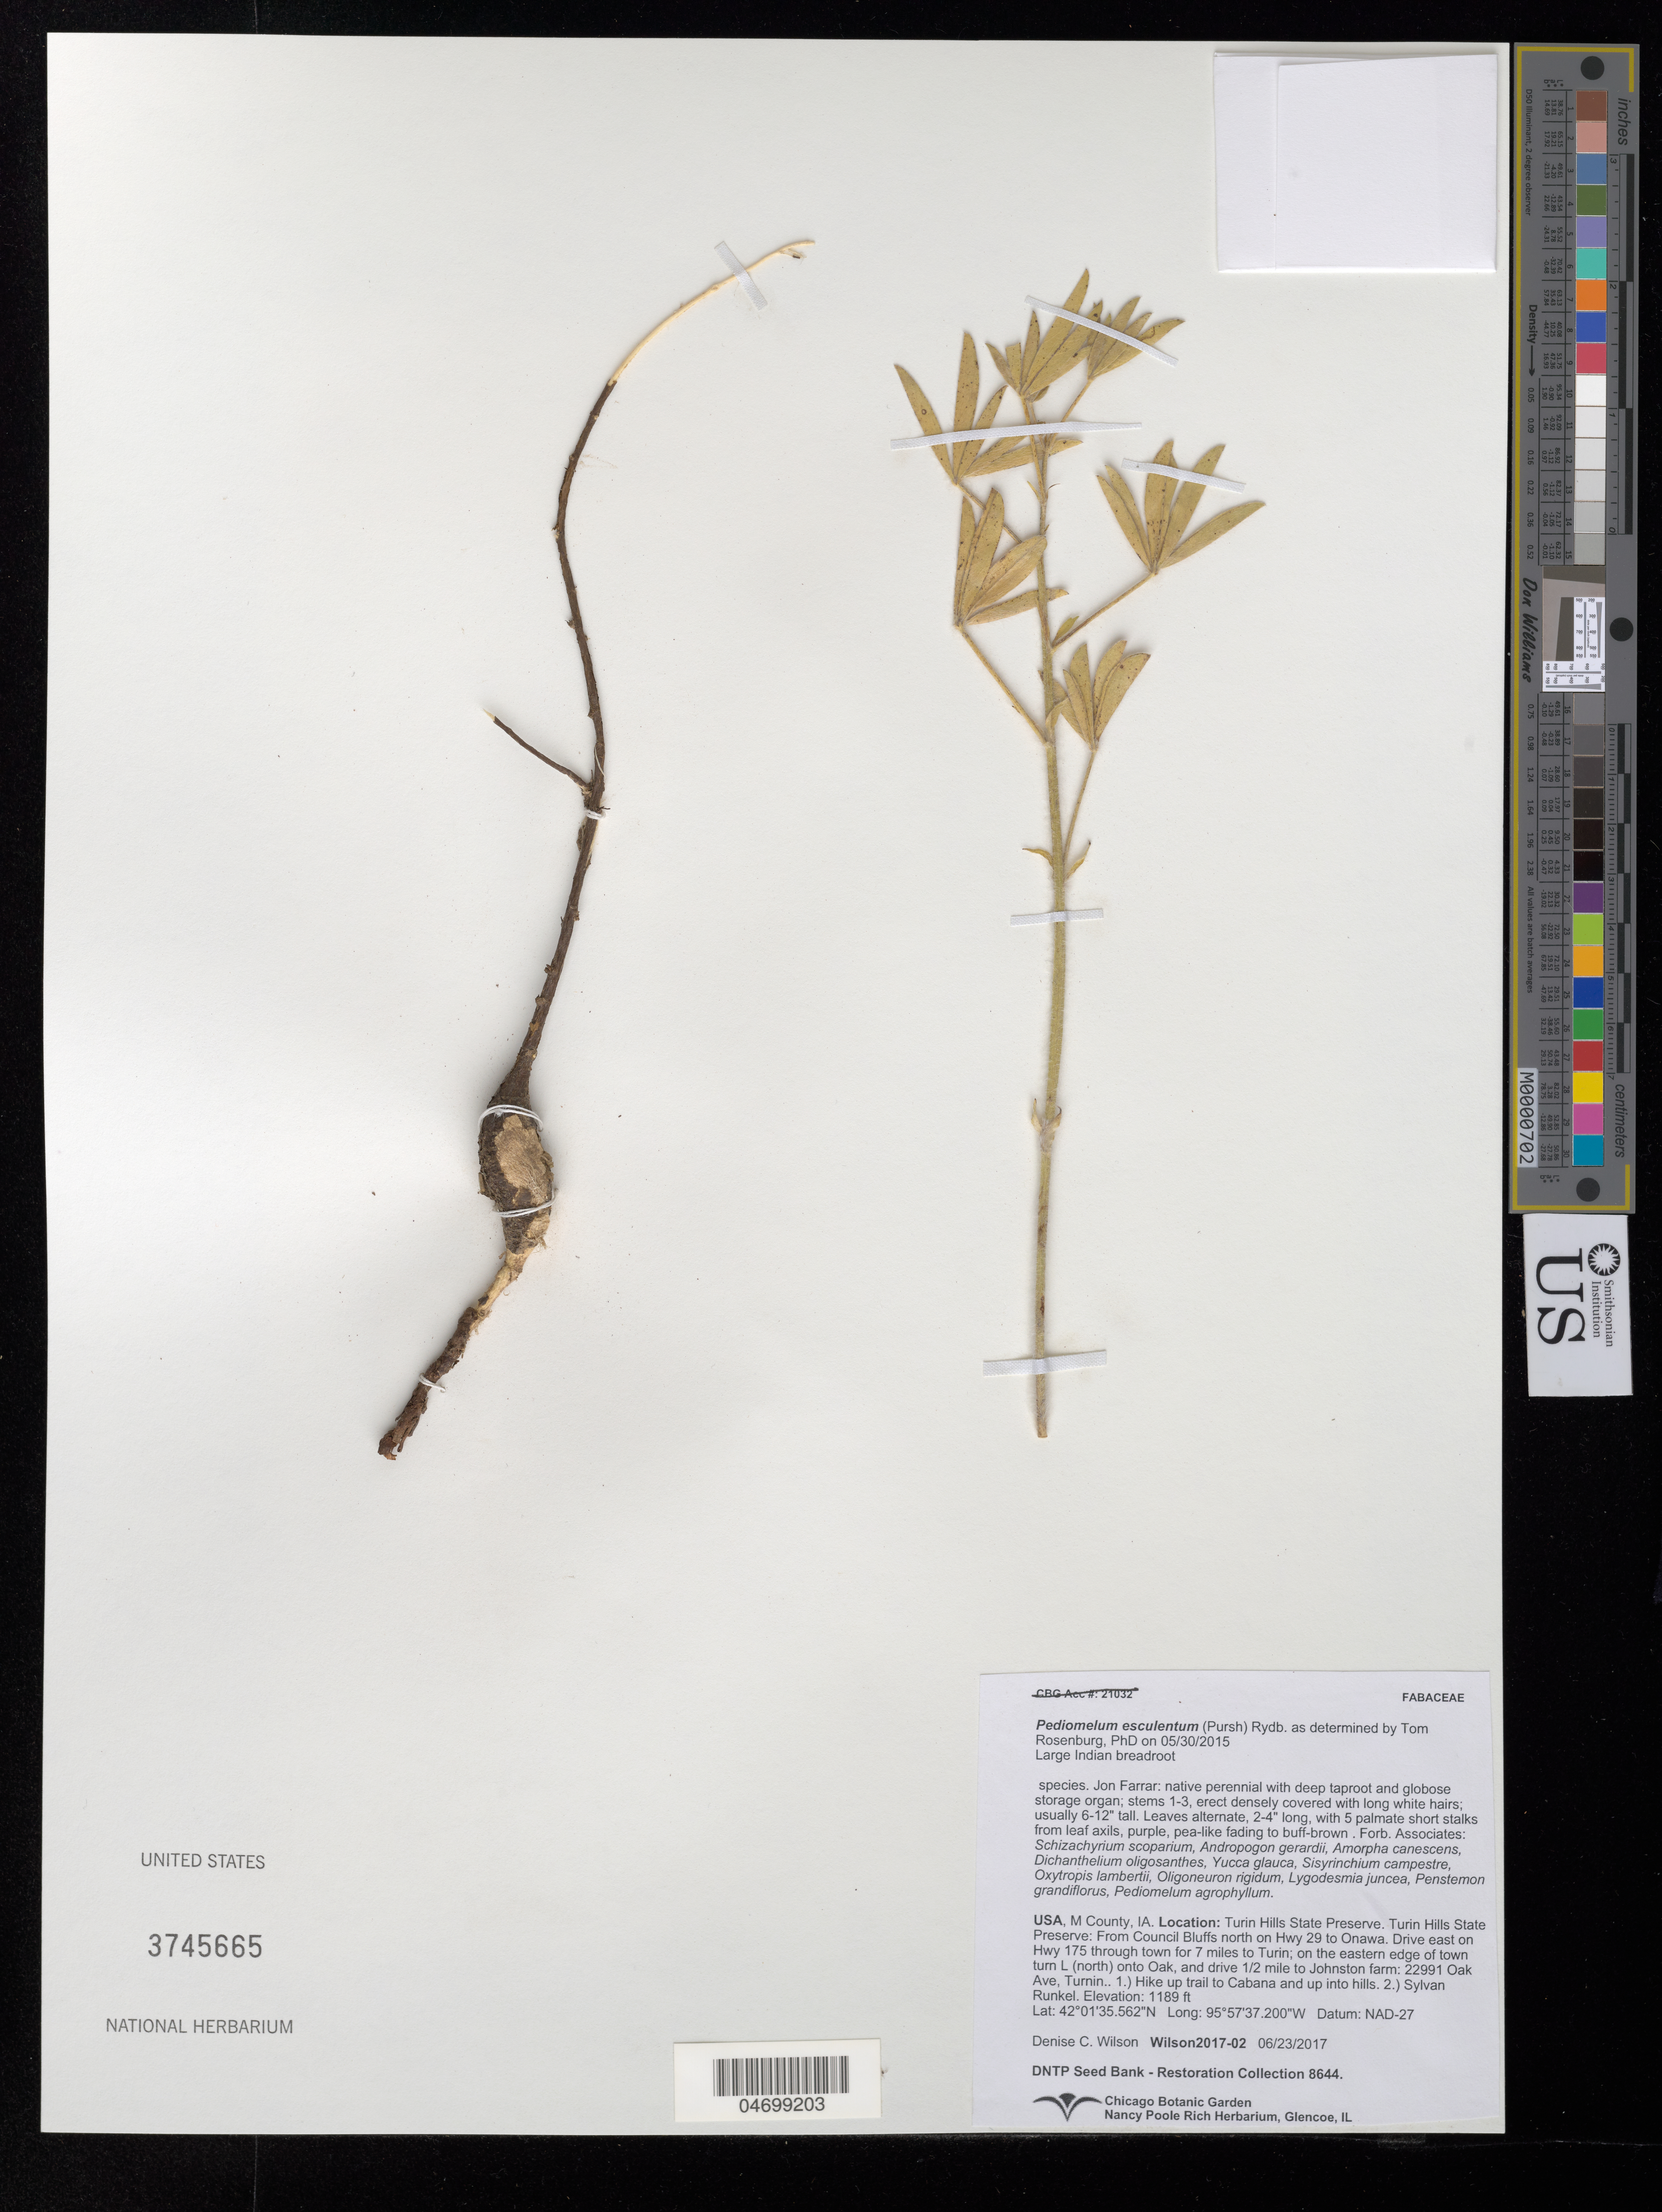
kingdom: Plantae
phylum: Tracheophyta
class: Magnoliopsida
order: Fabales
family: Fabaceae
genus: Pediomelum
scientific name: Pediomelum esculentum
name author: (Pursh) Rydb.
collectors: D. Wilson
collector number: Wilson2017-02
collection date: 2017-06-23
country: United States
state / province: Iowa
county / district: Monona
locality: Turin Hills State Preserve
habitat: With Yucca glauca, Andropogon gerardii, Amorpha canescens, etc.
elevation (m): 362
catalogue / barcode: US 3745665